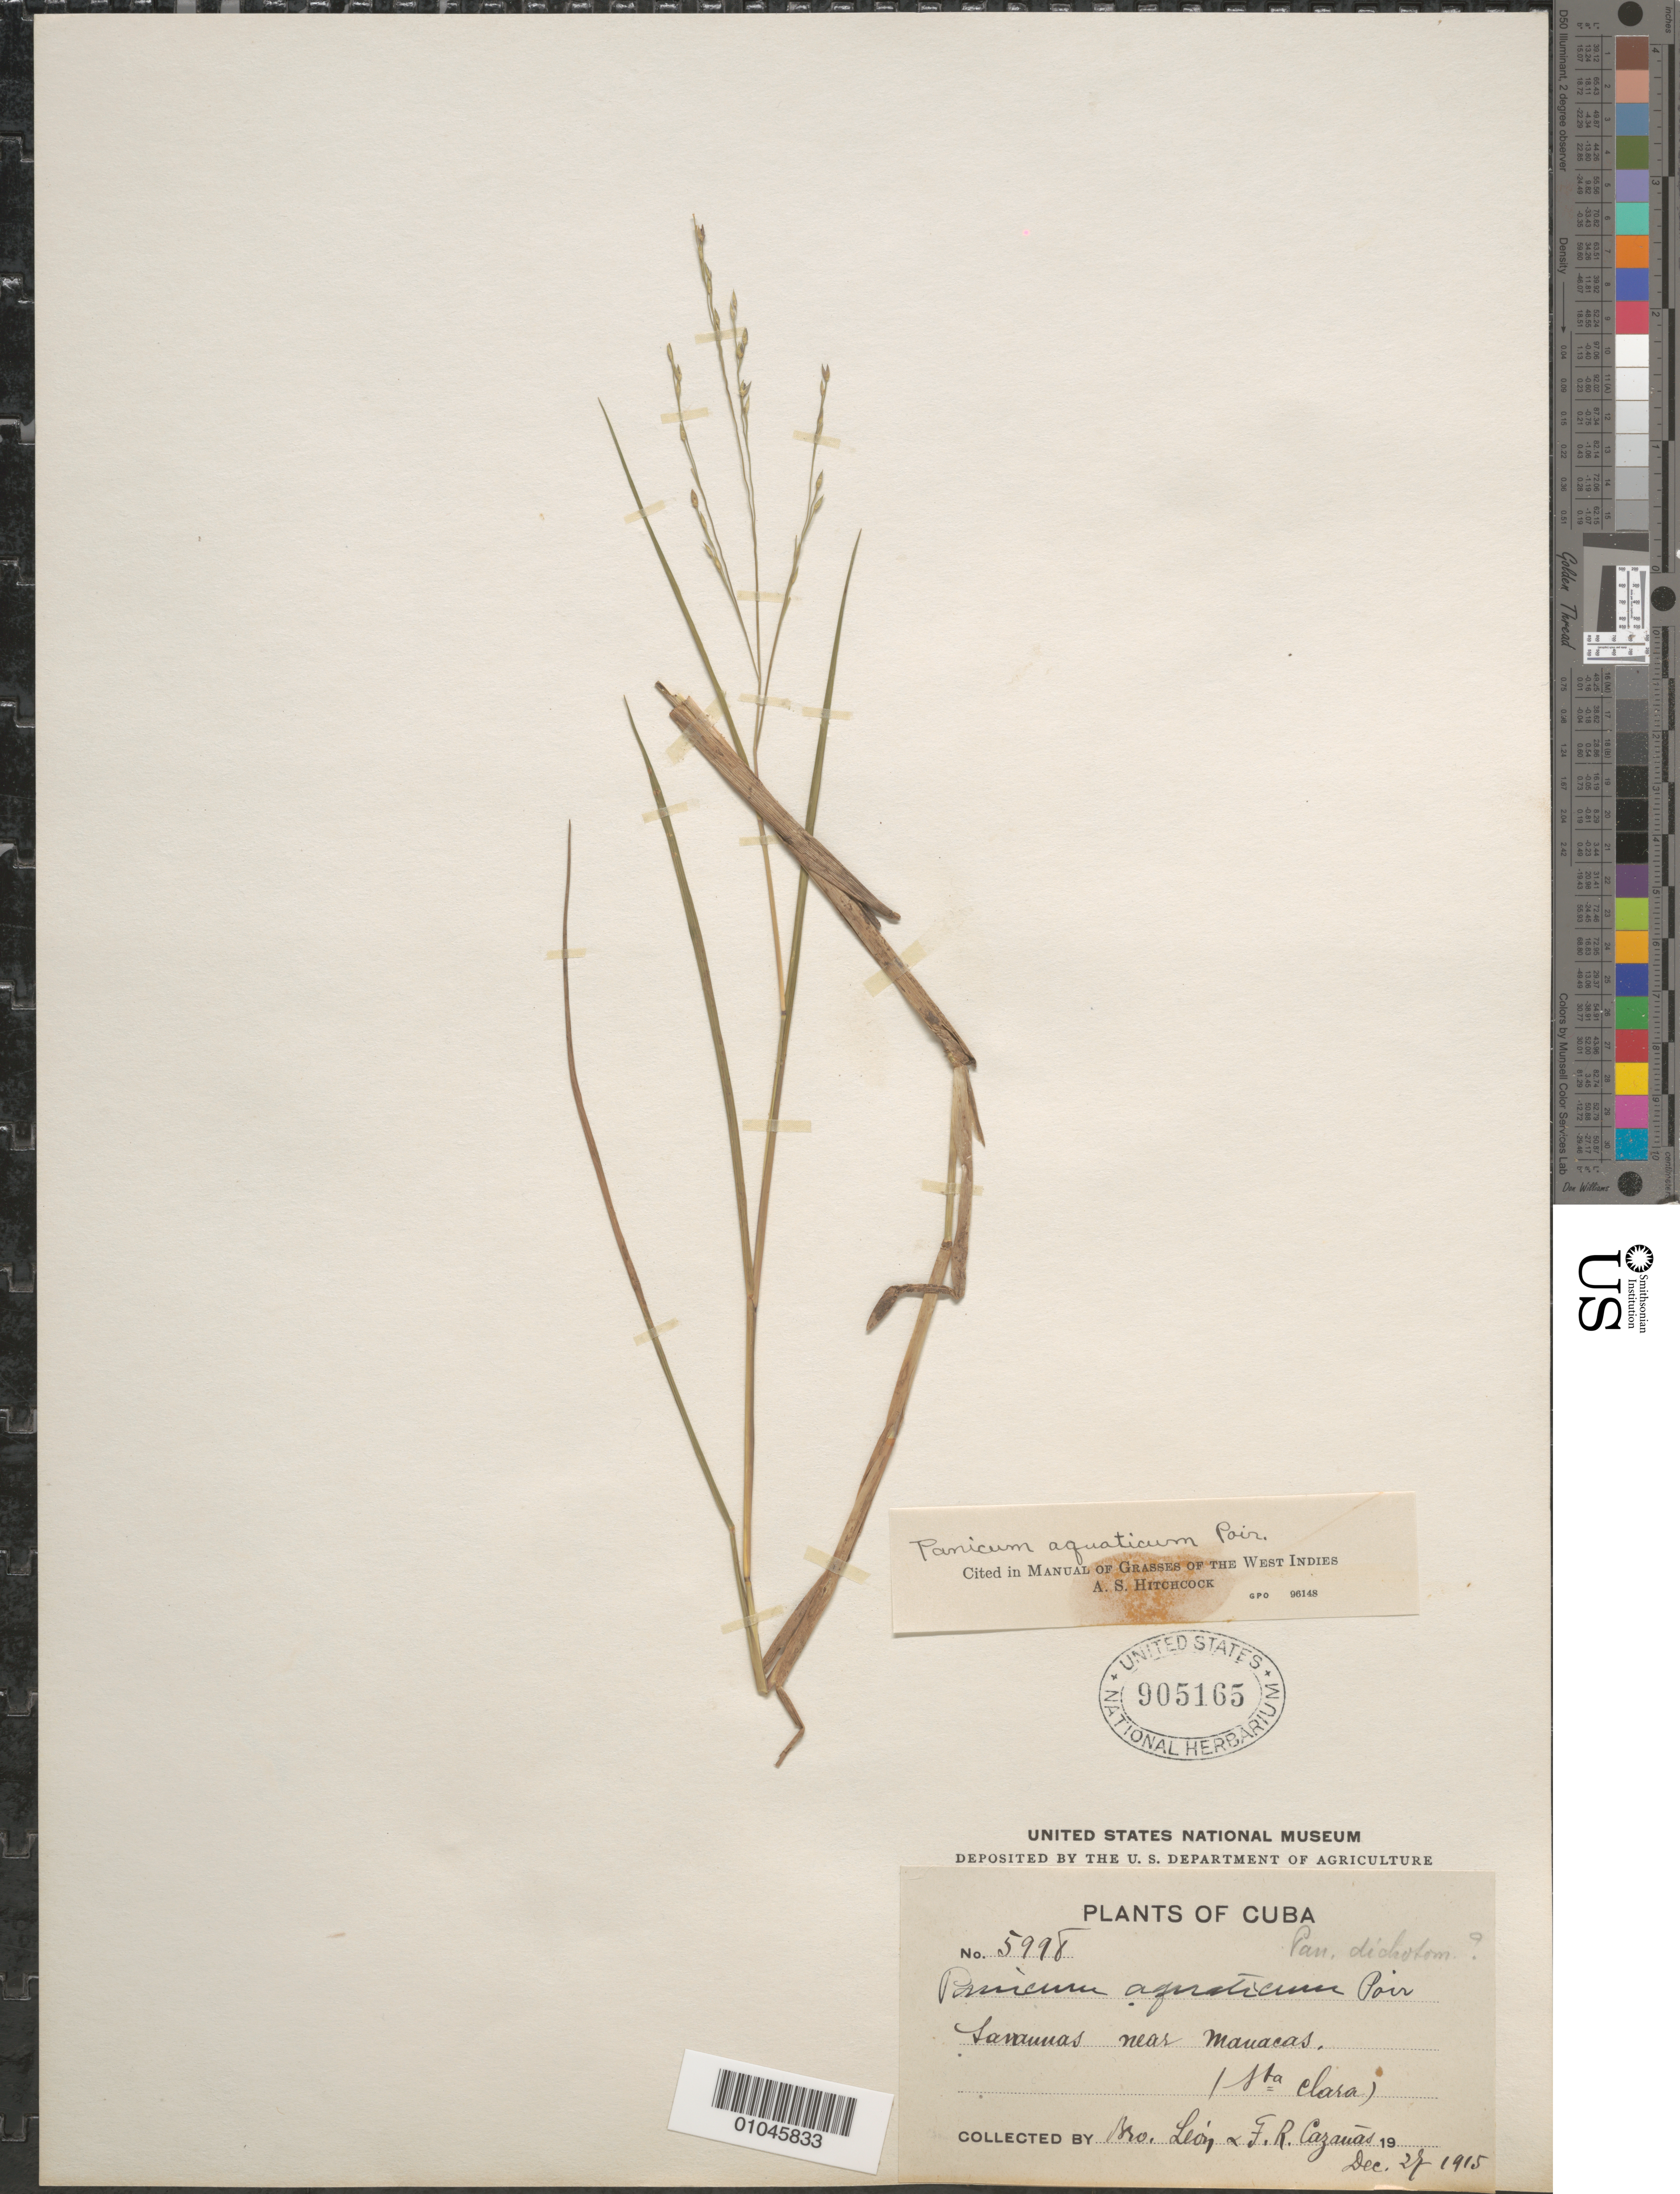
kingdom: Plantae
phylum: Tracheophyta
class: Liliopsida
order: Poales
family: Poaceae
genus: Panicum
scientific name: Panicum aquaticum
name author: Poir.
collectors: Bro. León & F. Cazauas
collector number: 5998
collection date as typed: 21 Dec 1915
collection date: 1915-12-21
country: Cuba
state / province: Villa Clara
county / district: Santa Clara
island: Cuba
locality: Savannas near Mauacas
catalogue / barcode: US 905165